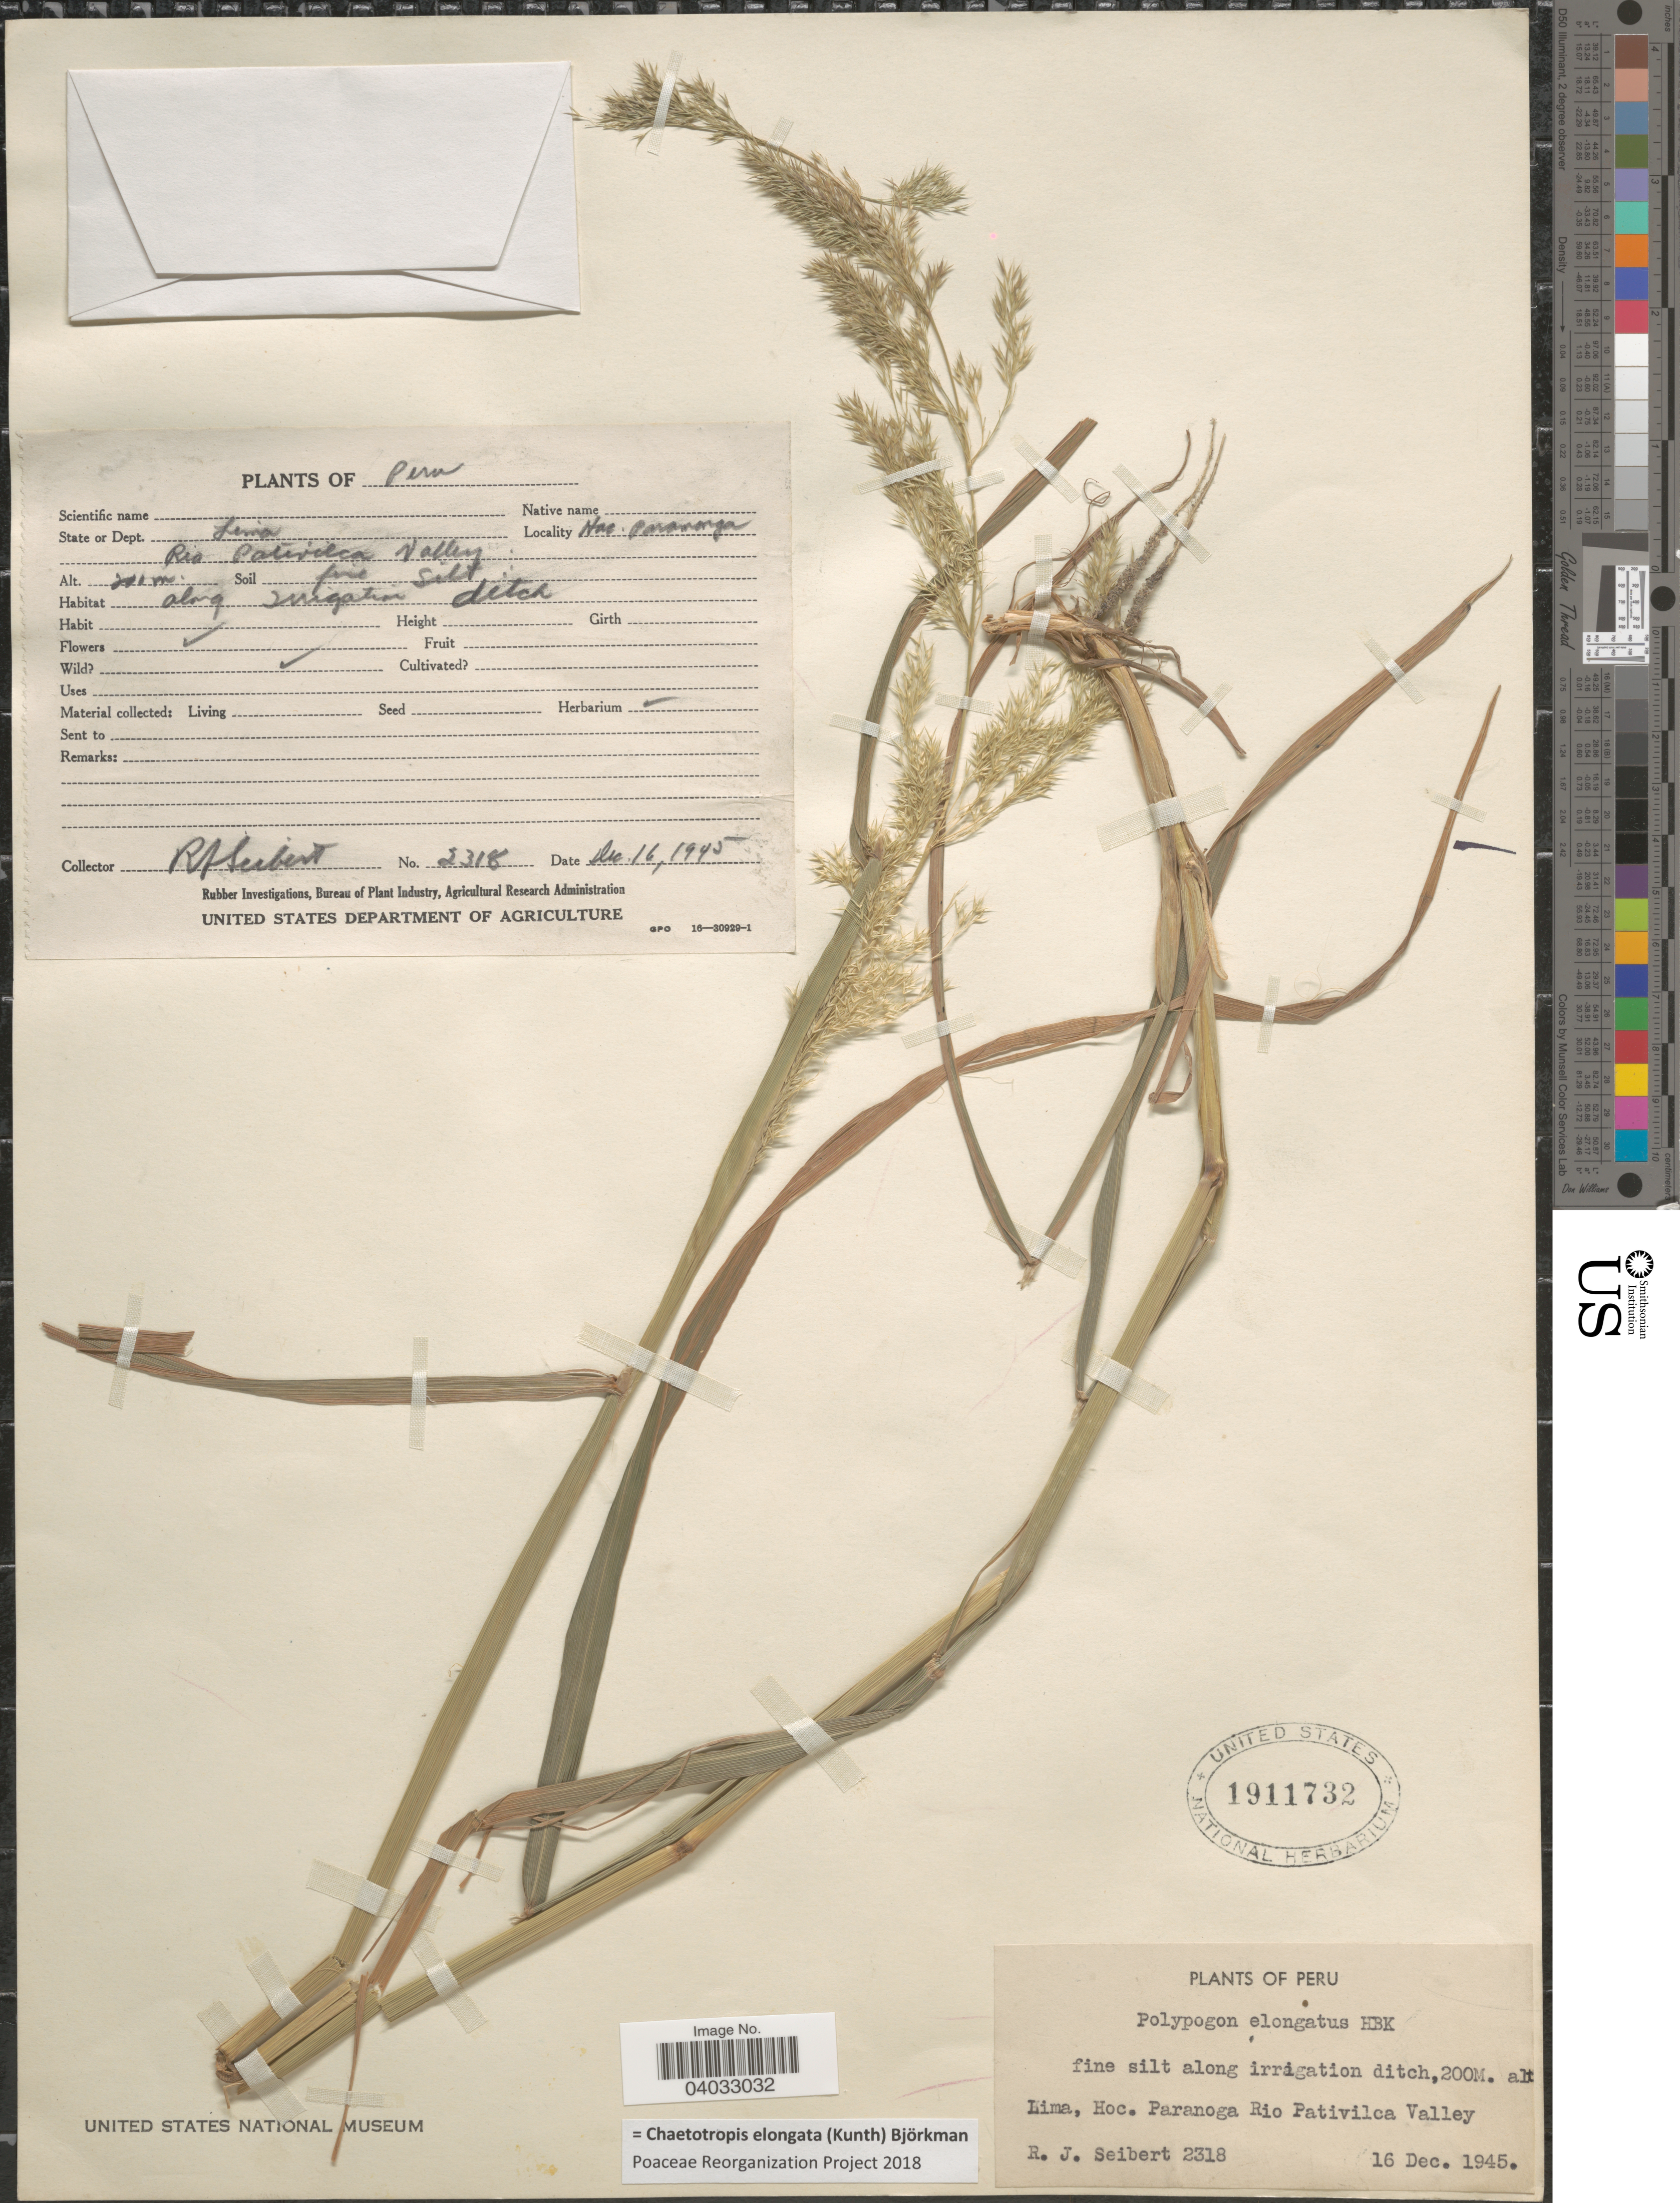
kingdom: Plantae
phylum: Tracheophyta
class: Liliopsida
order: Poales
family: Poaceae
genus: Chaetotropis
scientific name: Chaetotropis elongata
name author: (Kunth) Björkman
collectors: R. J. Seibert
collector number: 2318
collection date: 1945-12-16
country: Peru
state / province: Lima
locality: State or Dept. Lima. Hac. Paranoga Rio Pativilca Valley.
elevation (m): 200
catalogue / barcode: US 1911732